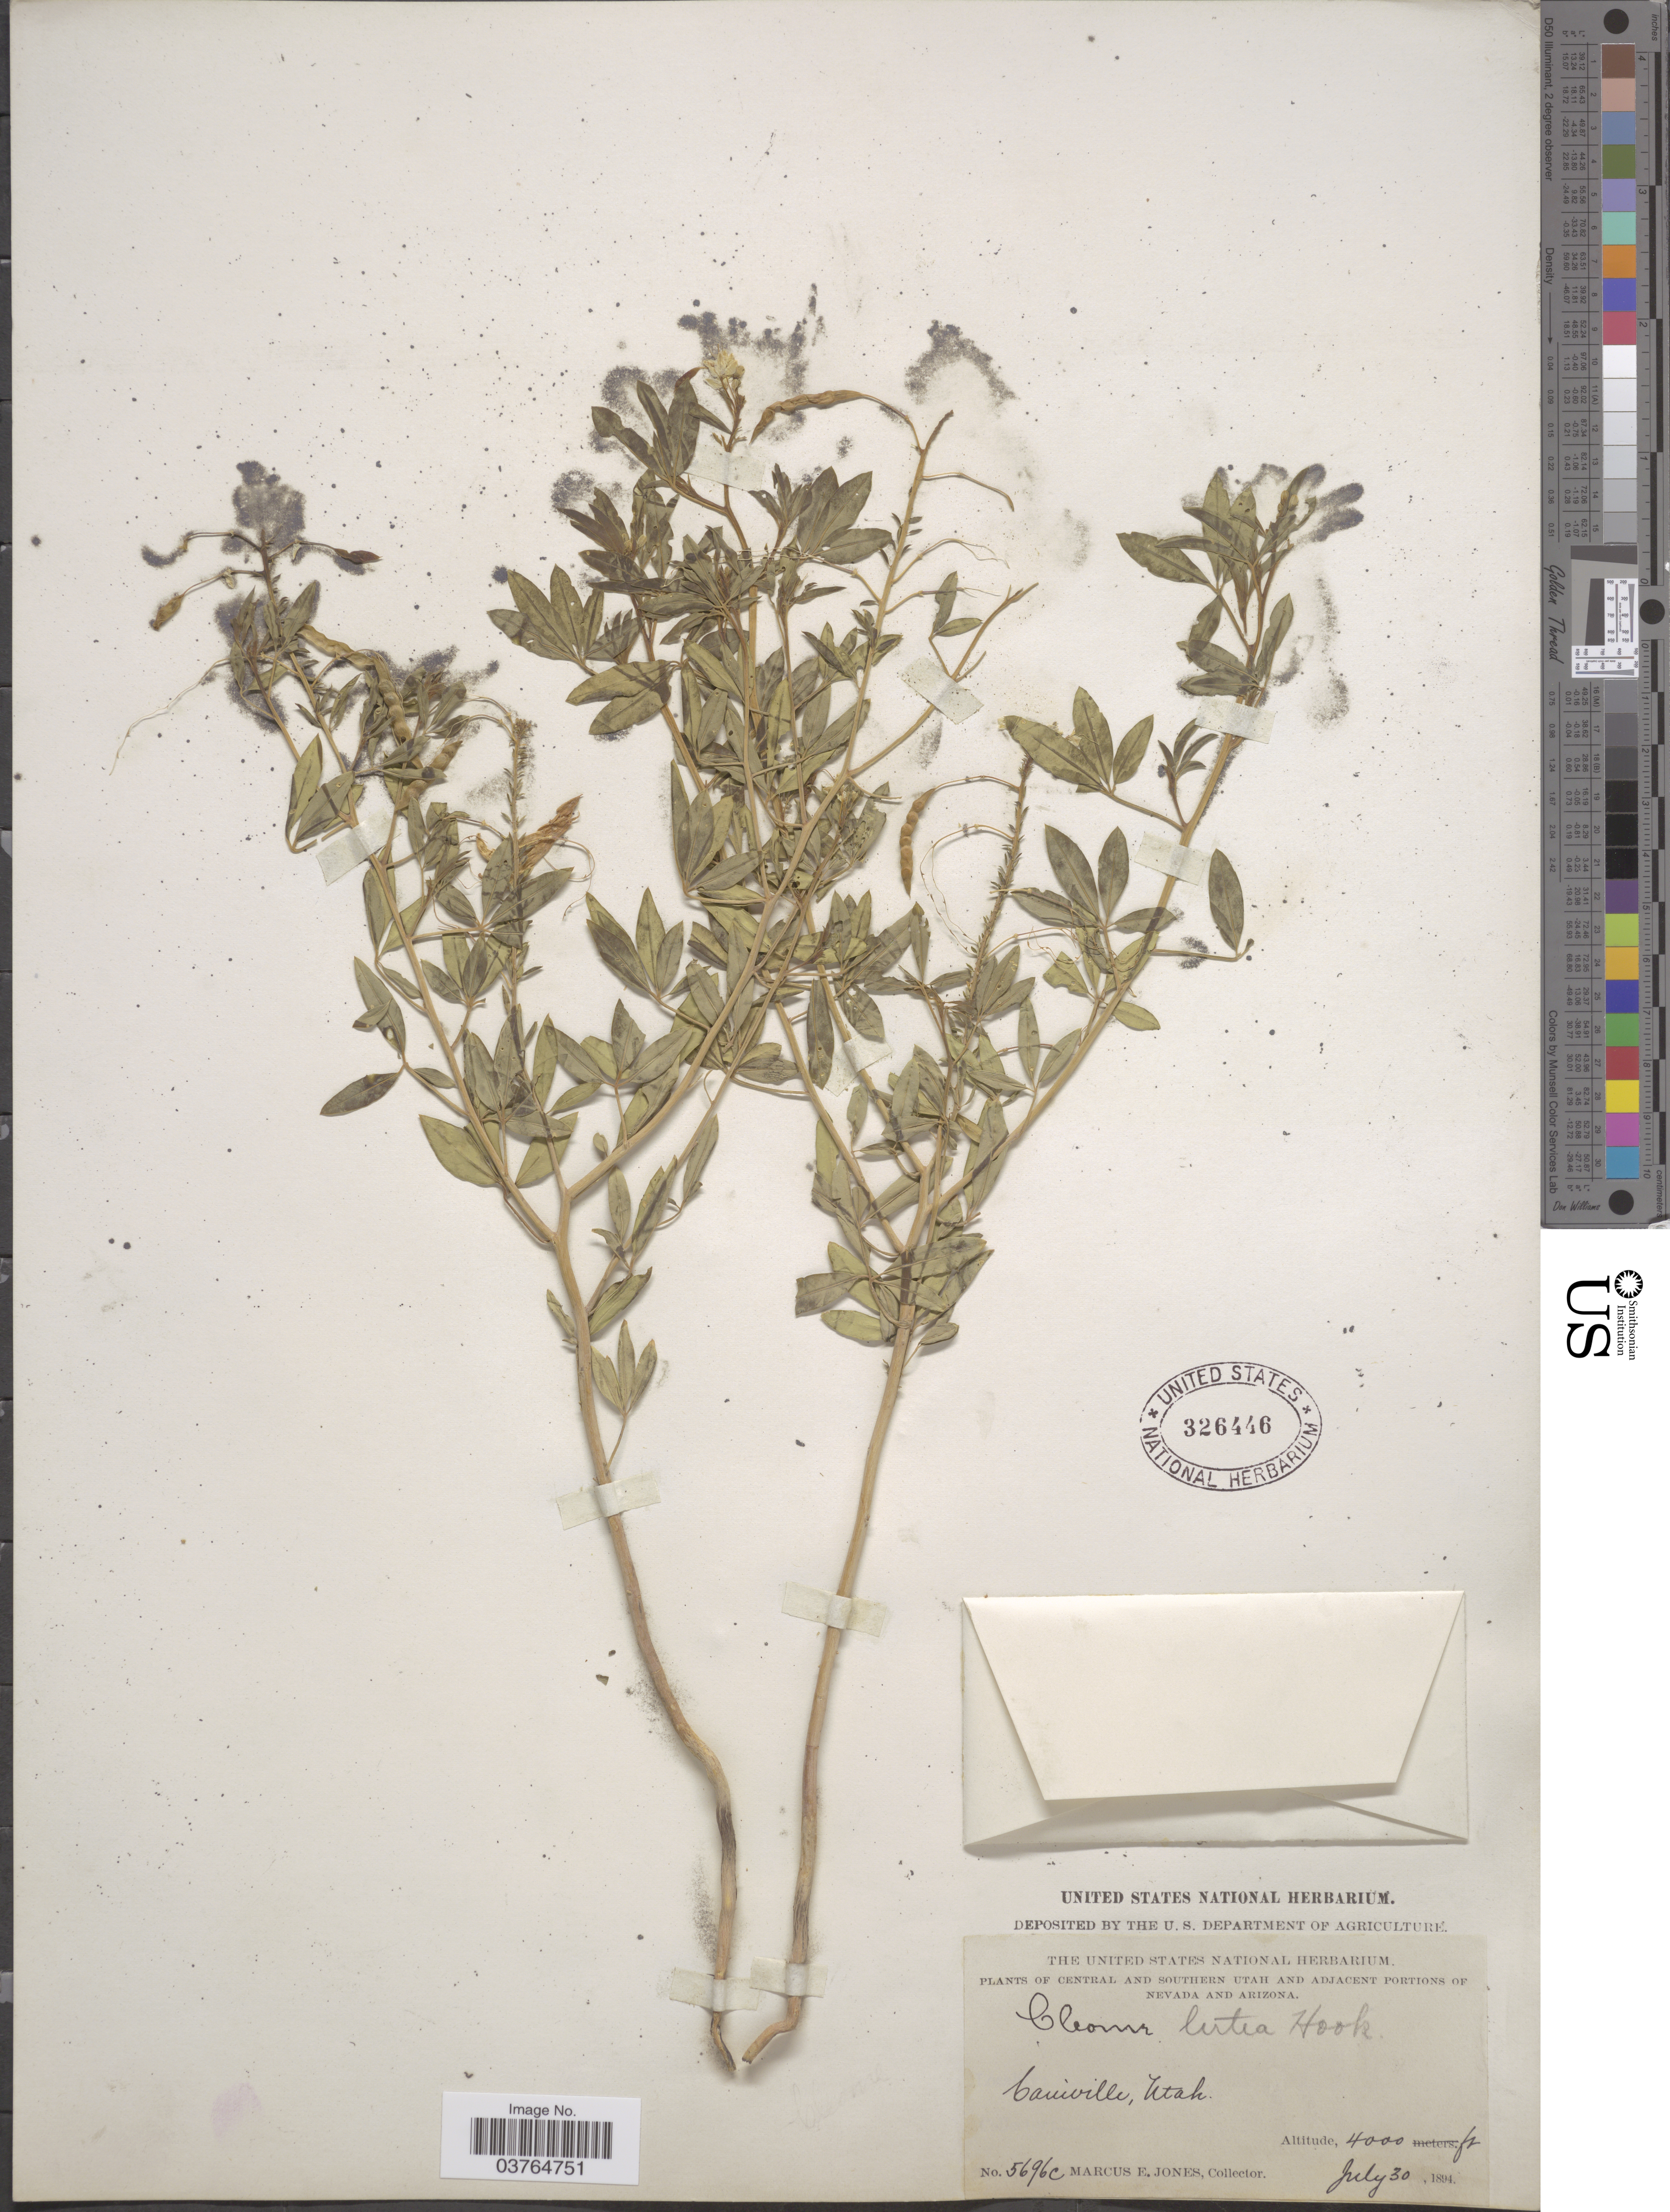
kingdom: Plantae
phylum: Tracheophyta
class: Magnoliopsida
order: Brassicales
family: Cleomaceae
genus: Cleomella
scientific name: Cleomella lutea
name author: (Hook.) Roalson & J.C. Hall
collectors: M. E. Jones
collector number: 5696C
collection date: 1894-07-30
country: United States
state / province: Utah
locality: Central and Southern Utah. Gainville.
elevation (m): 1219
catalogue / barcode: US 326446